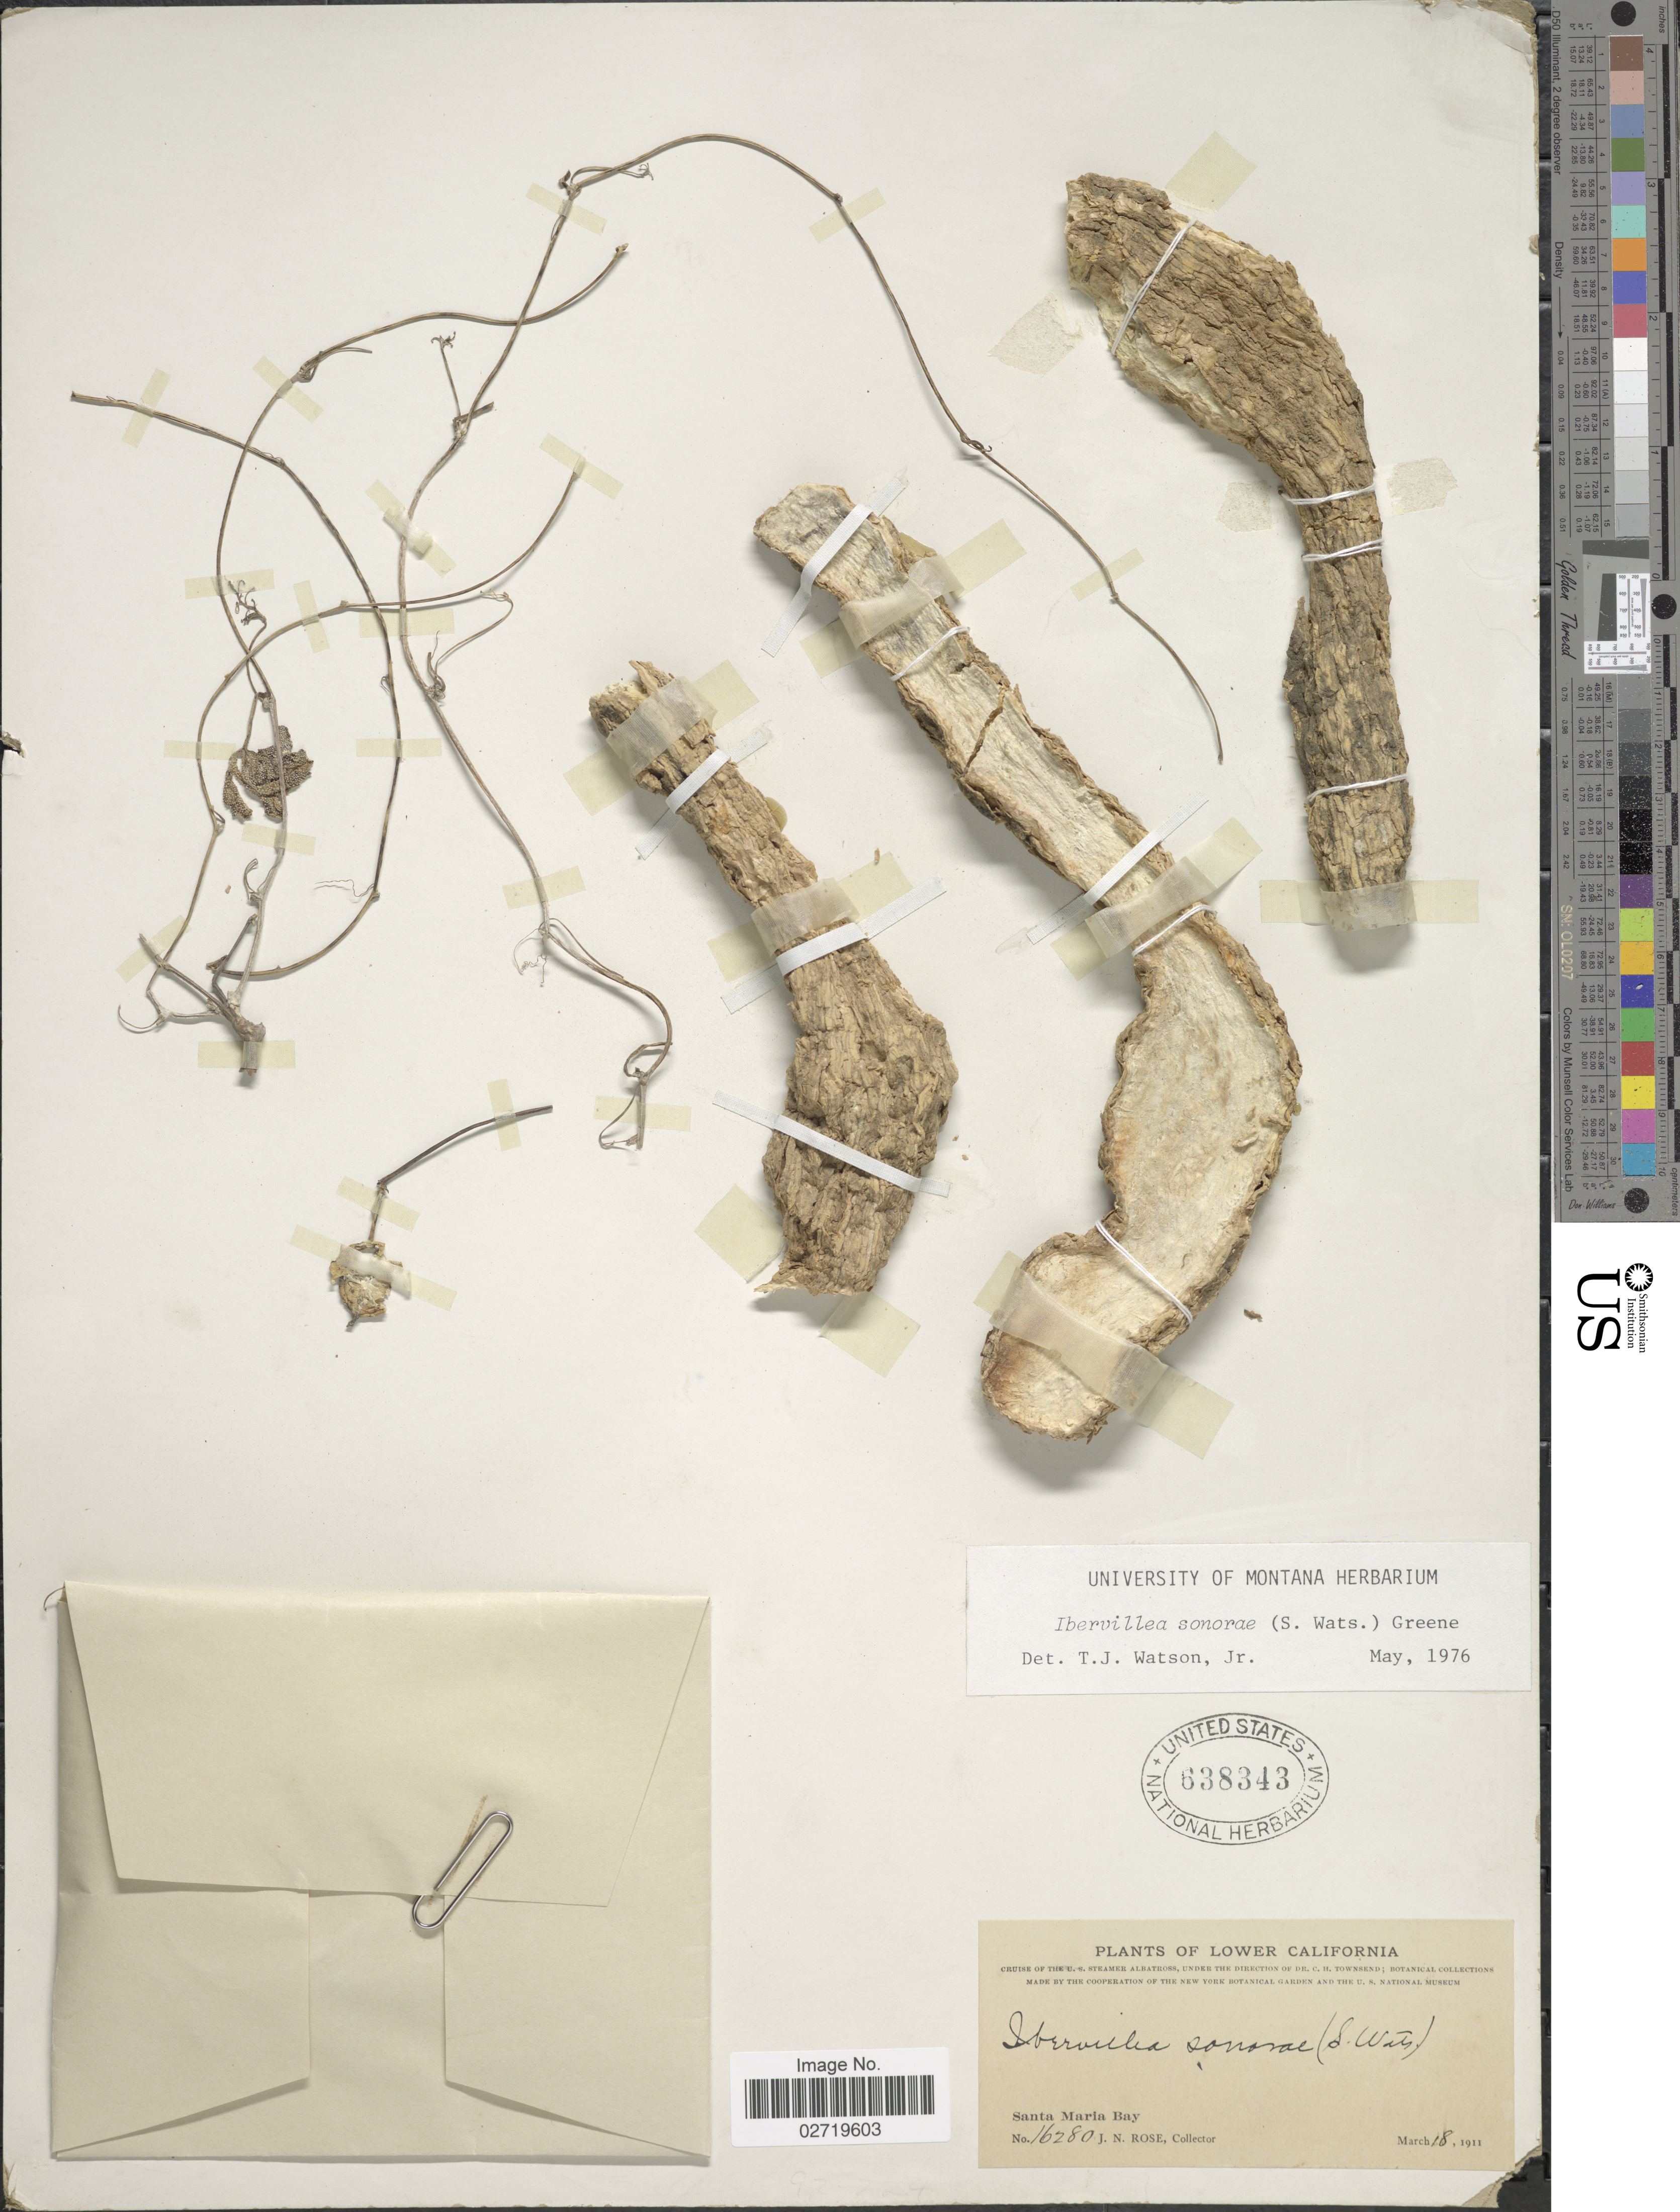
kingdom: Plantae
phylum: Tracheophyta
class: Magnoliopsida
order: Cucurbitales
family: Cucurbitaceae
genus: Ibervillea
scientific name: Ibervillea sonorae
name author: (S. Watson) Greene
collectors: J. N. Rose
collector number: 16280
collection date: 1911-03-18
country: Mexico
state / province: Baja California Norte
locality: Lower California, Santa Maria Bay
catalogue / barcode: US 638343